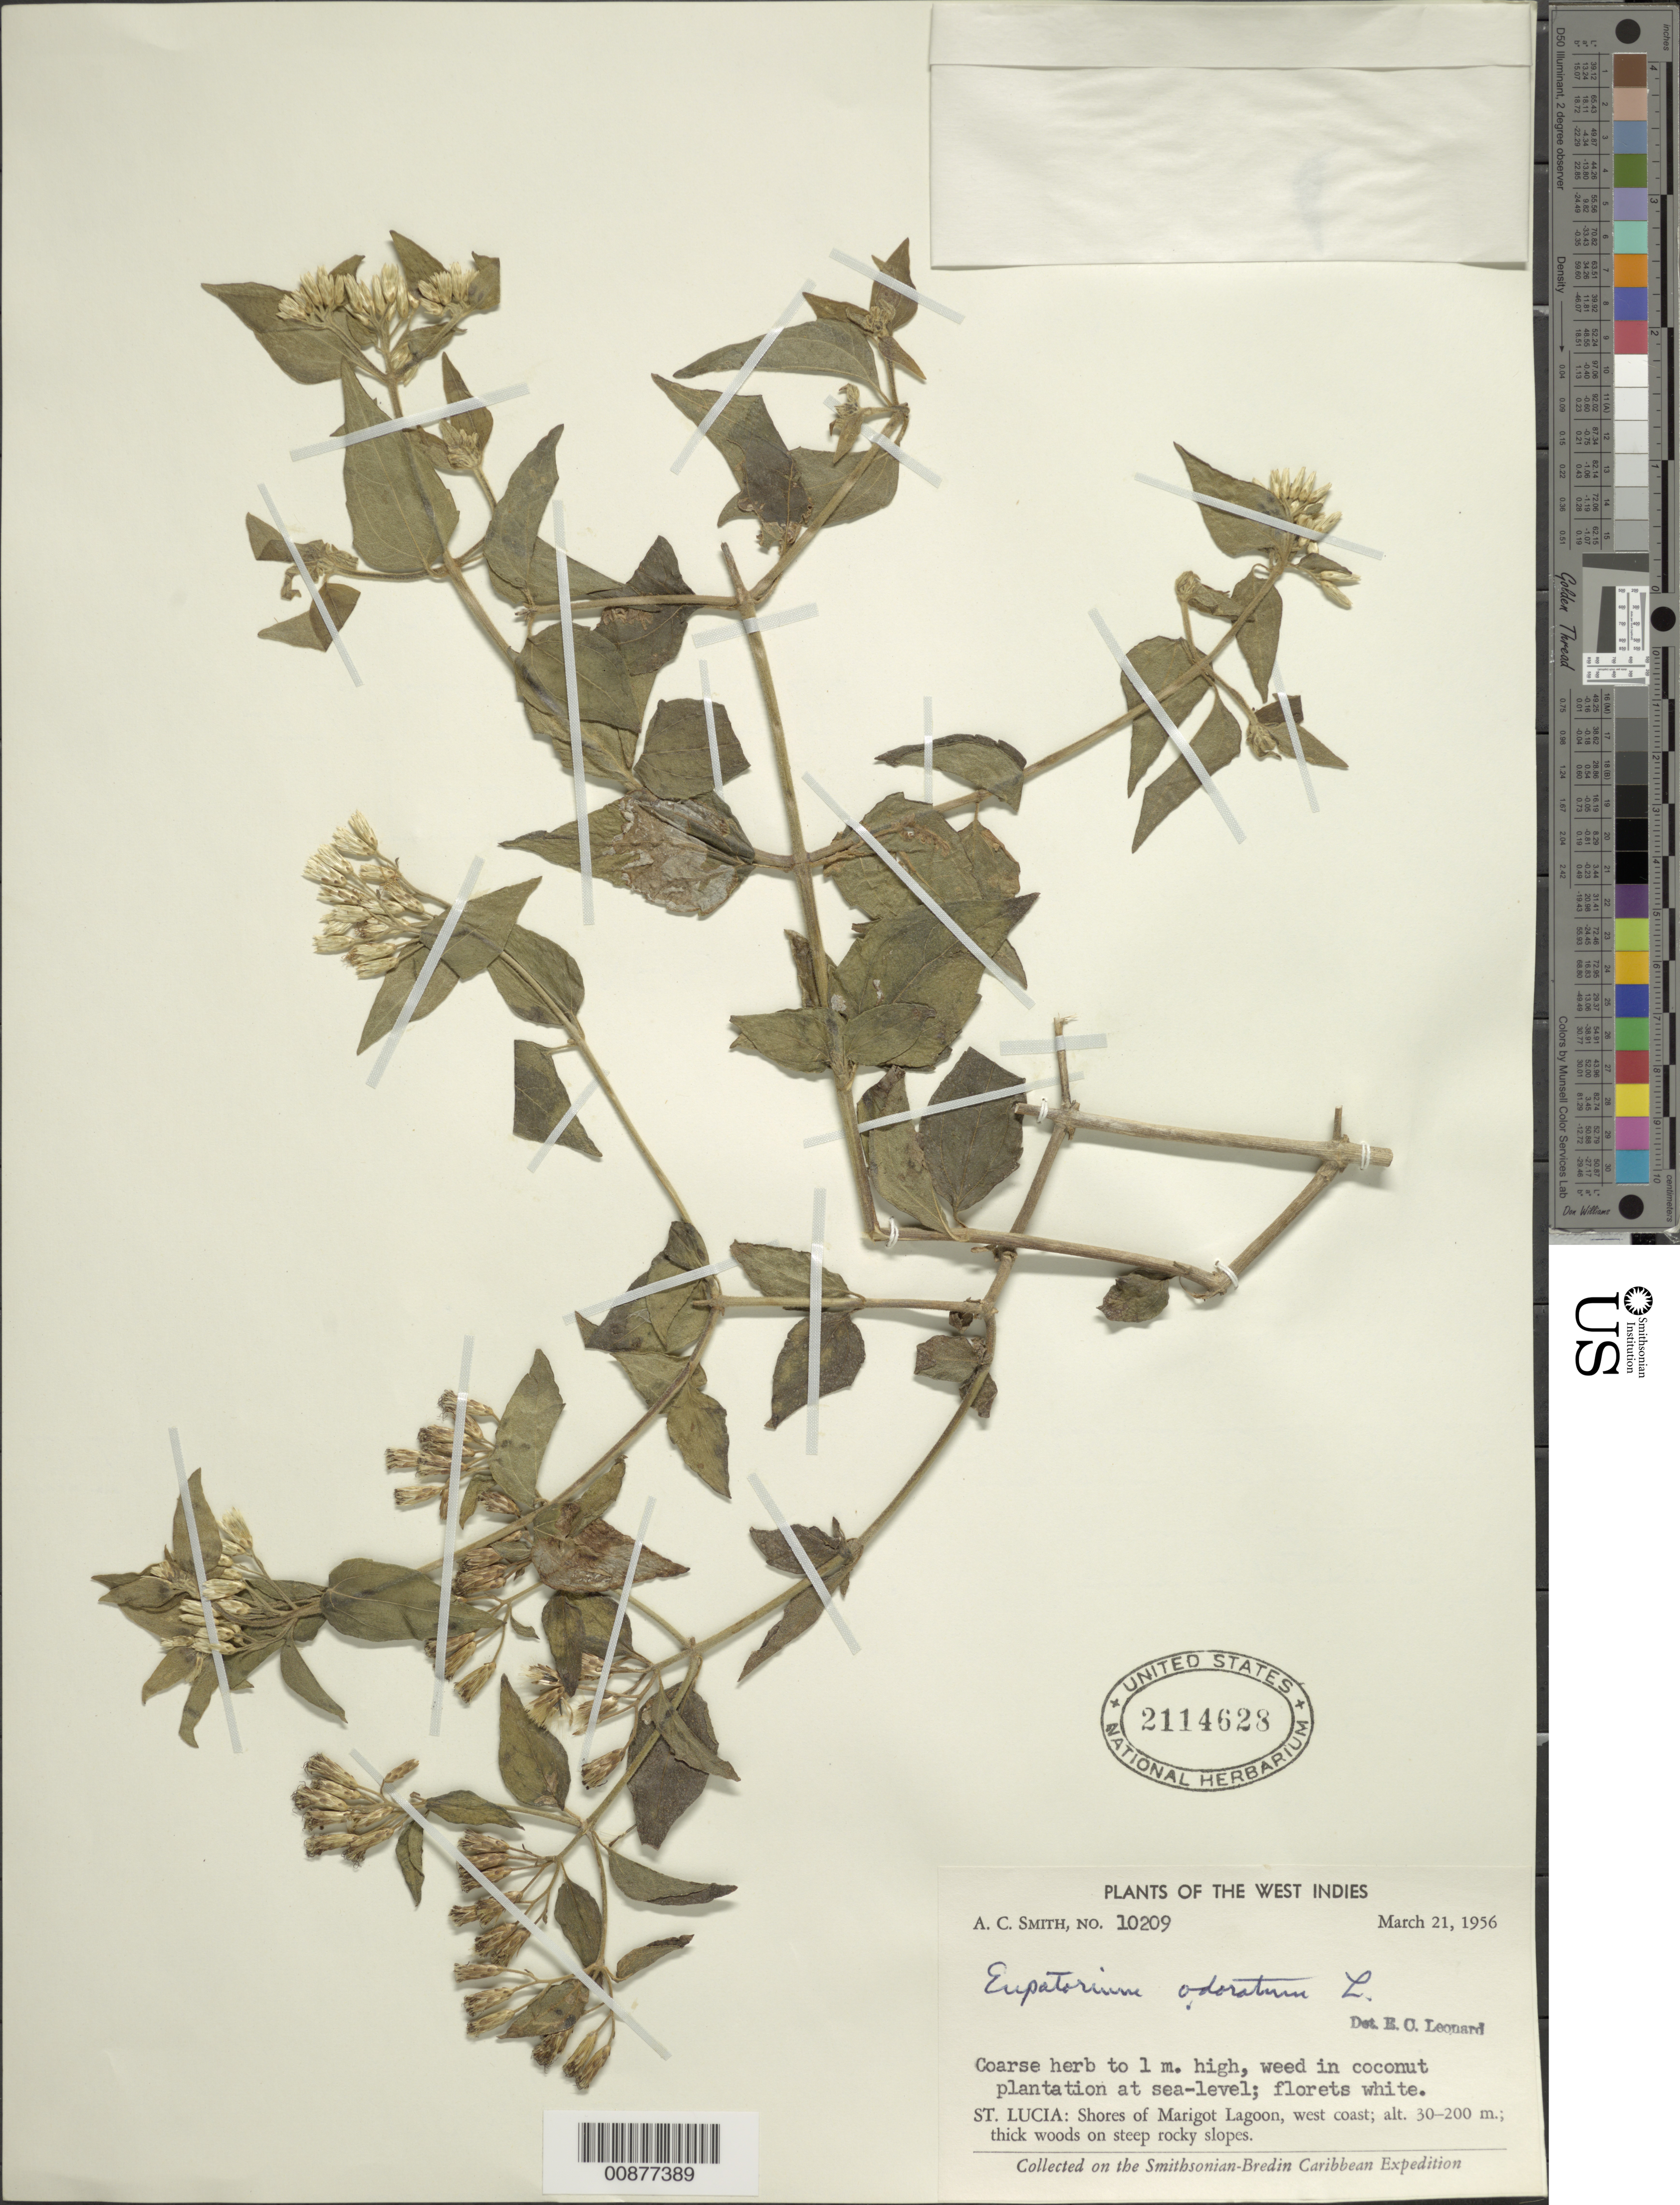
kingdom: Plantae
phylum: Tracheophyta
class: Magnoliopsida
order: Asterales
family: Asteraceae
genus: Chromolaena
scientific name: Chromolaena odorata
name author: (L.) R.M. King & H. Rob.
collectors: A. C. Smith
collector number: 10209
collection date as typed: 21 Mar 1956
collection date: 1956-03-21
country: St. Lucia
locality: Shores of Marigot Lagoon, west coast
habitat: Weed in coconut platnation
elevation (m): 0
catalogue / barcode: US 2114628